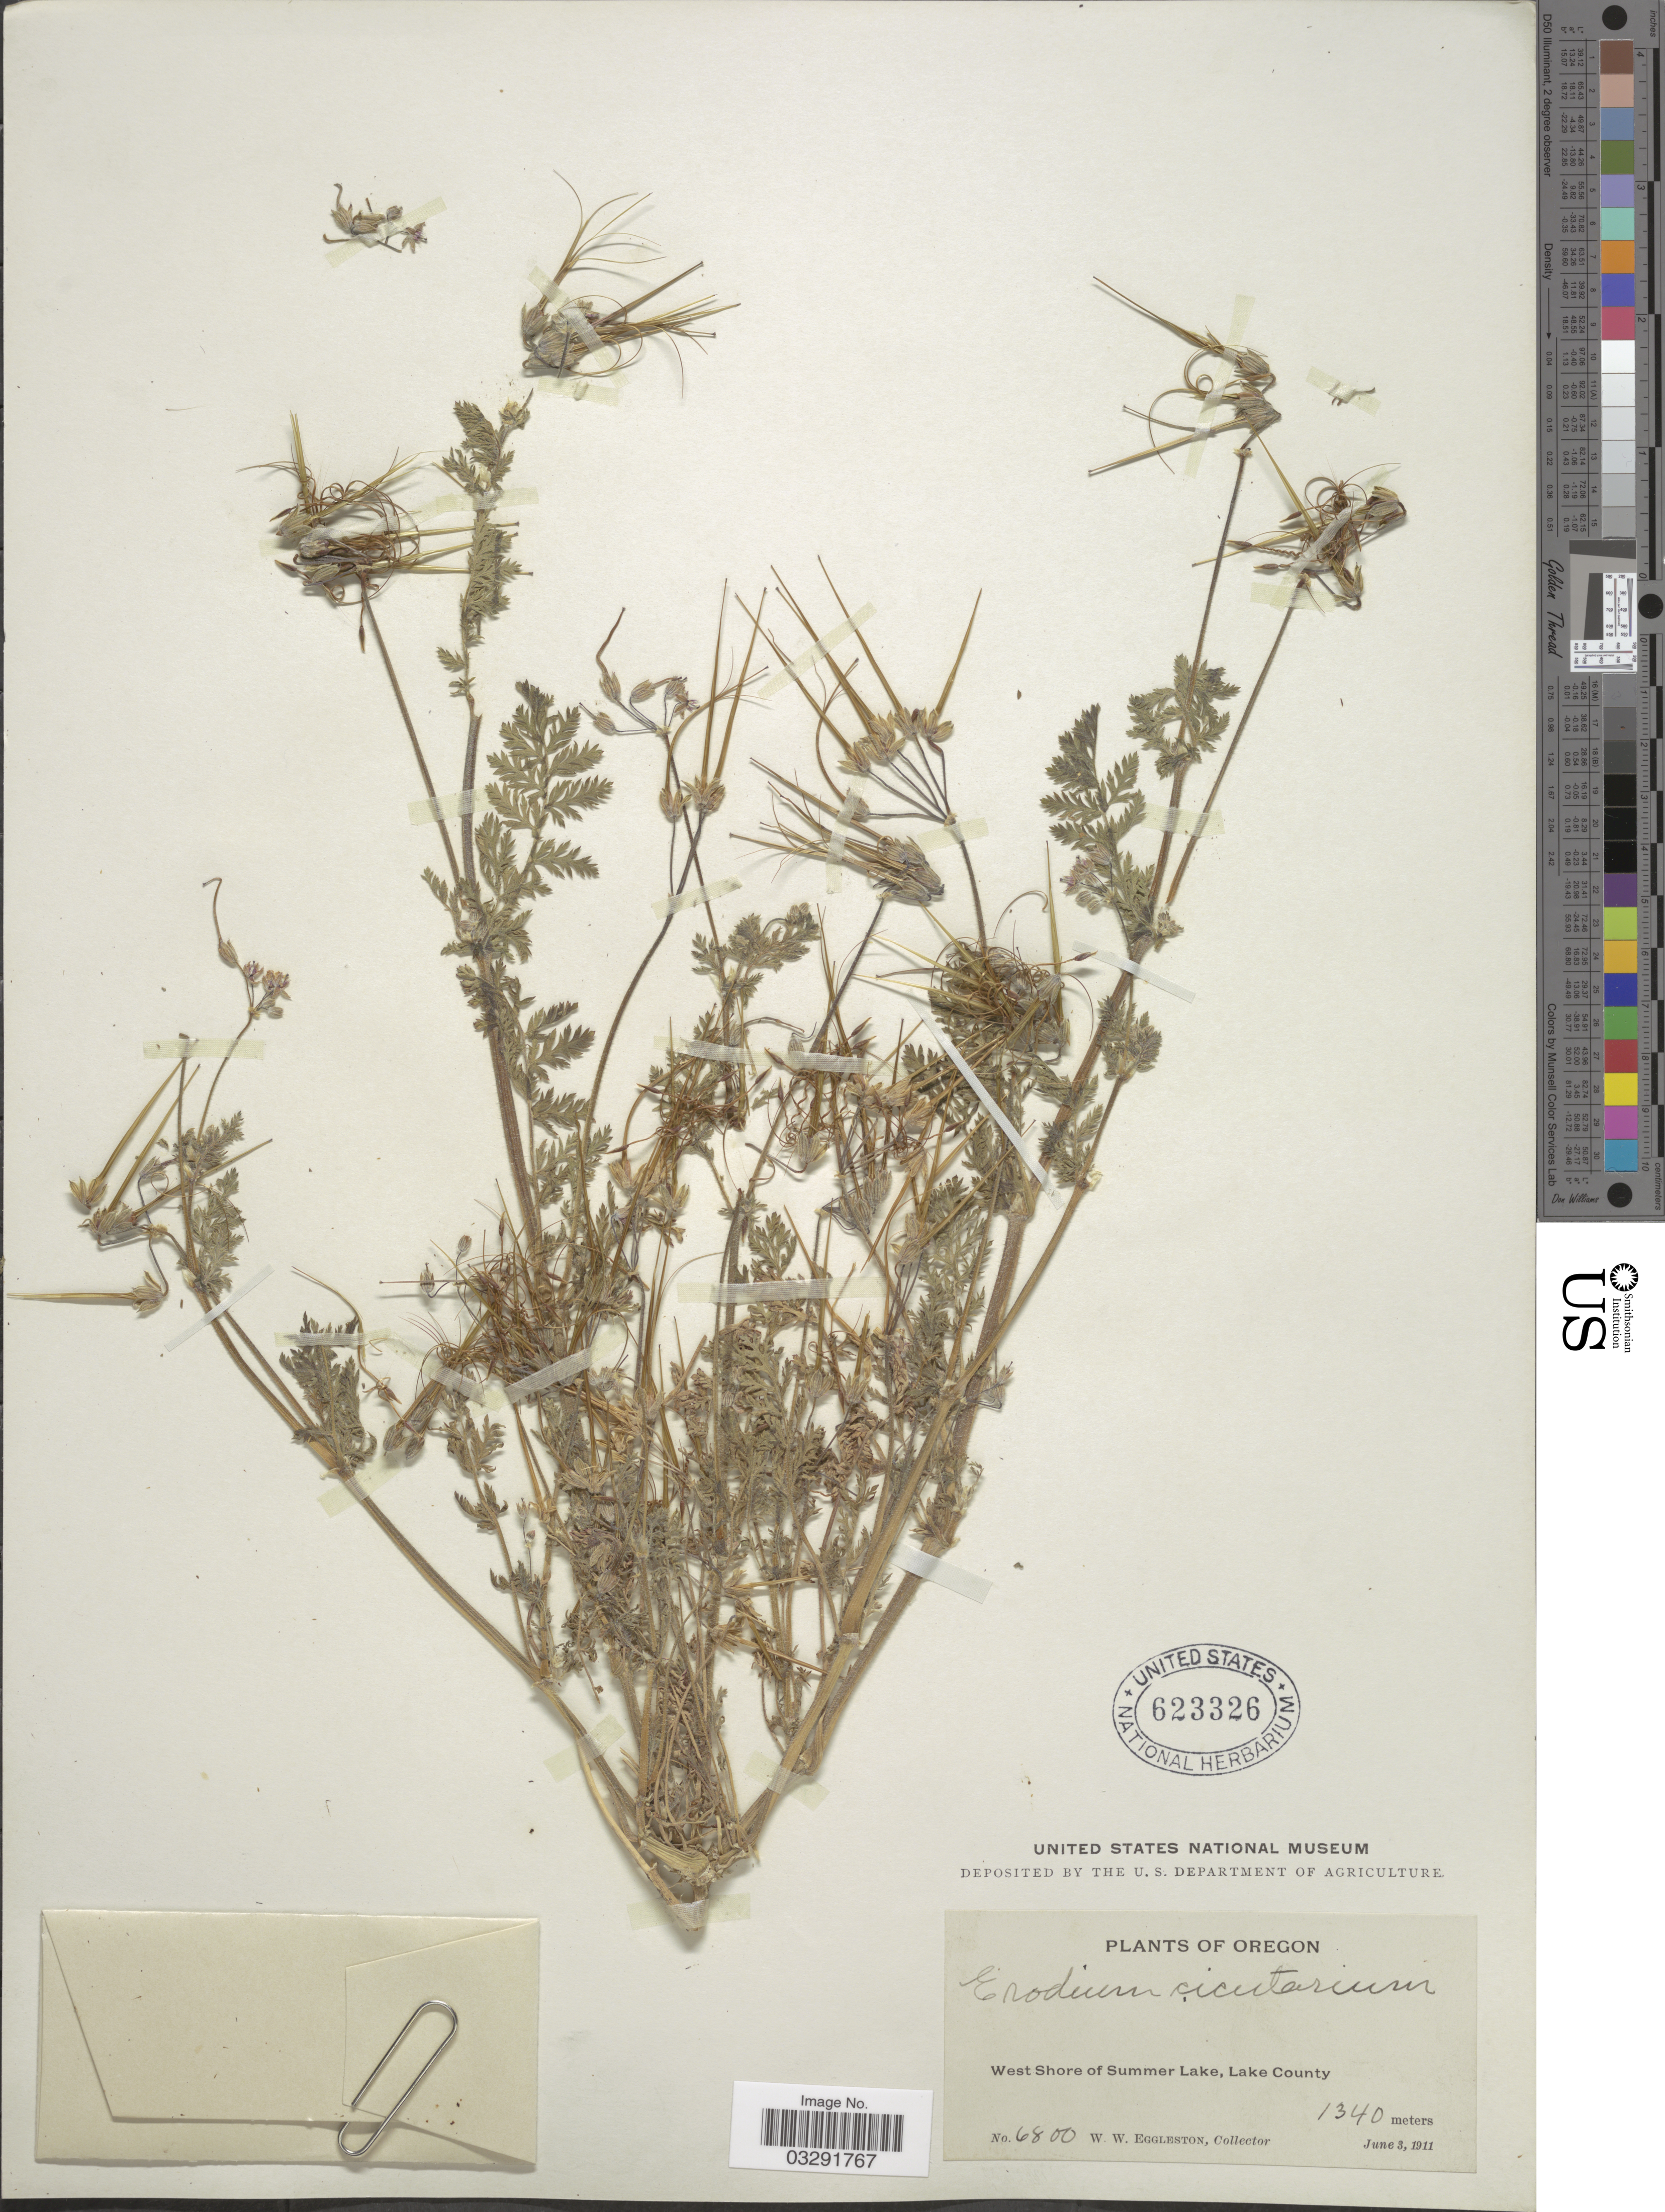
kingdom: Plantae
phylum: Tracheophyta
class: Magnoliopsida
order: Geraniales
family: Geraniaceae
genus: Erodium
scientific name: Erodium cicutarium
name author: (L.) L'Hér.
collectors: W. W. Eggleston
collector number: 6800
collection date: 1911-06-03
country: United States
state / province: Oregon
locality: West Shore of Summer Lake, Lake County.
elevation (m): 1340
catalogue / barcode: US 623326